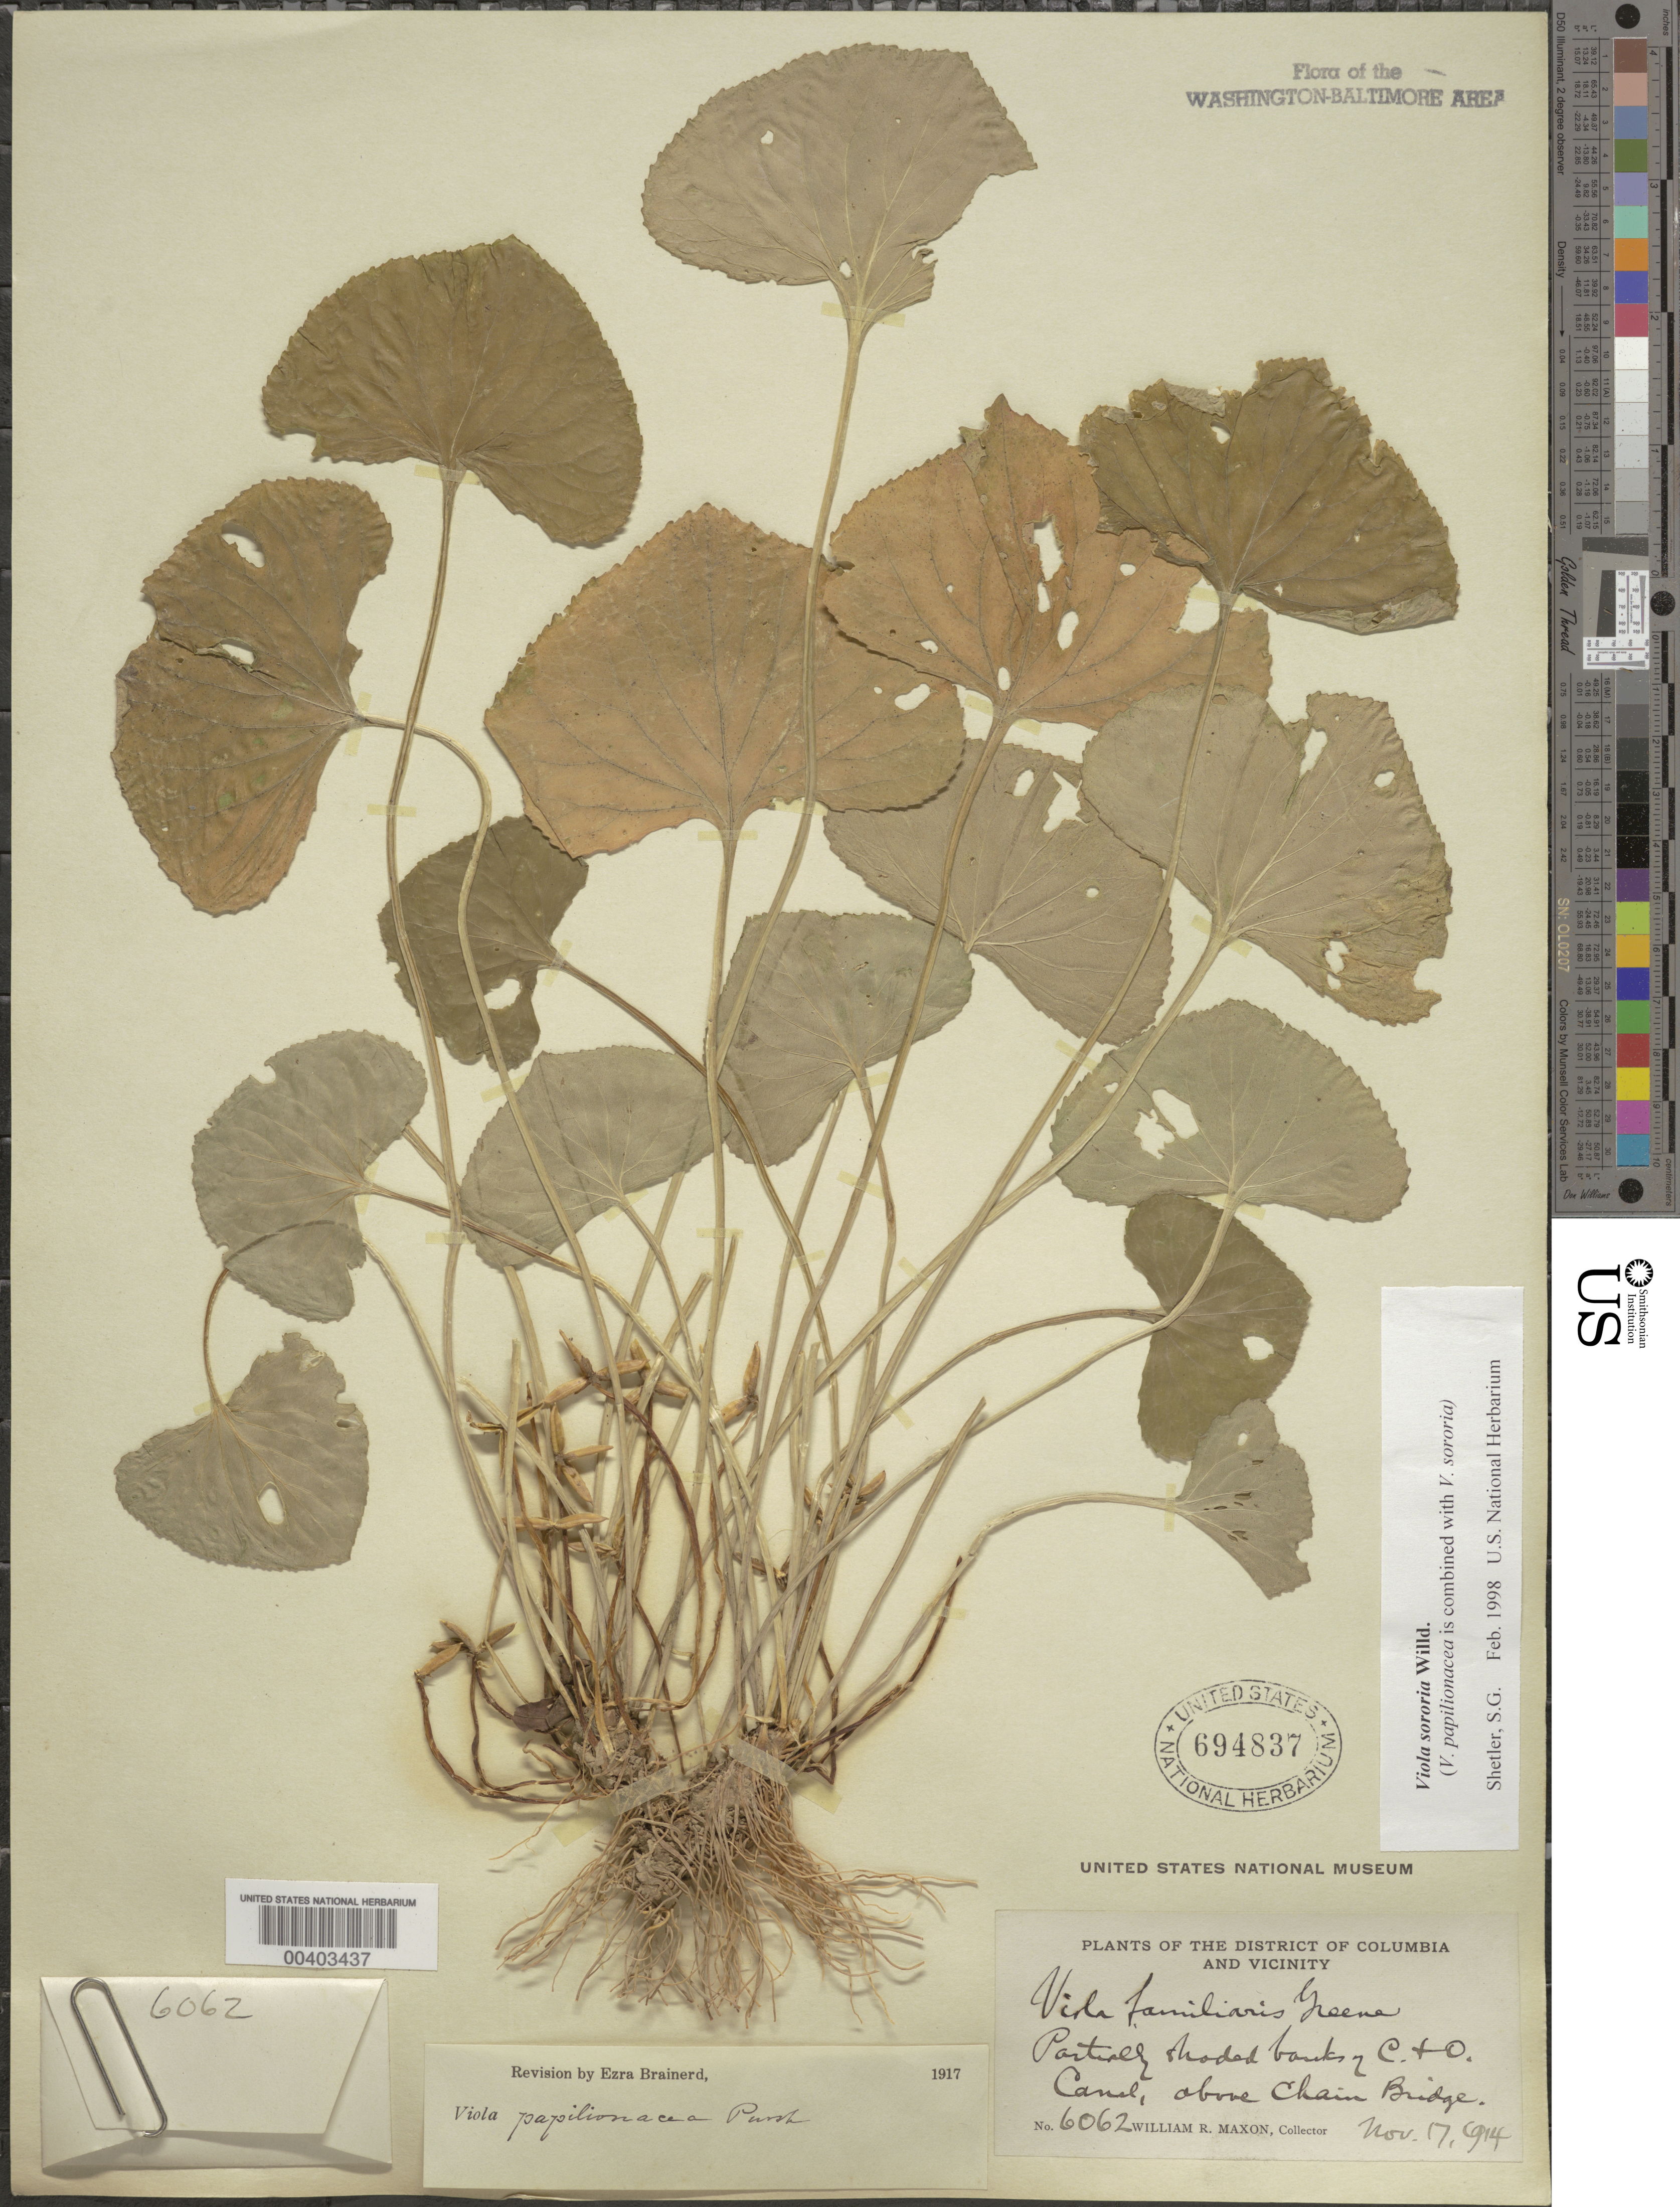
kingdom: Plantae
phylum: Tracheophyta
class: Magnoliopsida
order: Malpighiales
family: Violaceae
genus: Viola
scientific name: Viola sororia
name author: Willd.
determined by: Shetler, Stanwyn G., (US), NMNH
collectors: W. R. Maxon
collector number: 6062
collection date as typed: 17 Nov 1914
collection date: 1914-11-17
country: United States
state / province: Maryland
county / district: Montgomery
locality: C. & O. Canal above Chain Bridge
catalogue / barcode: US 694837